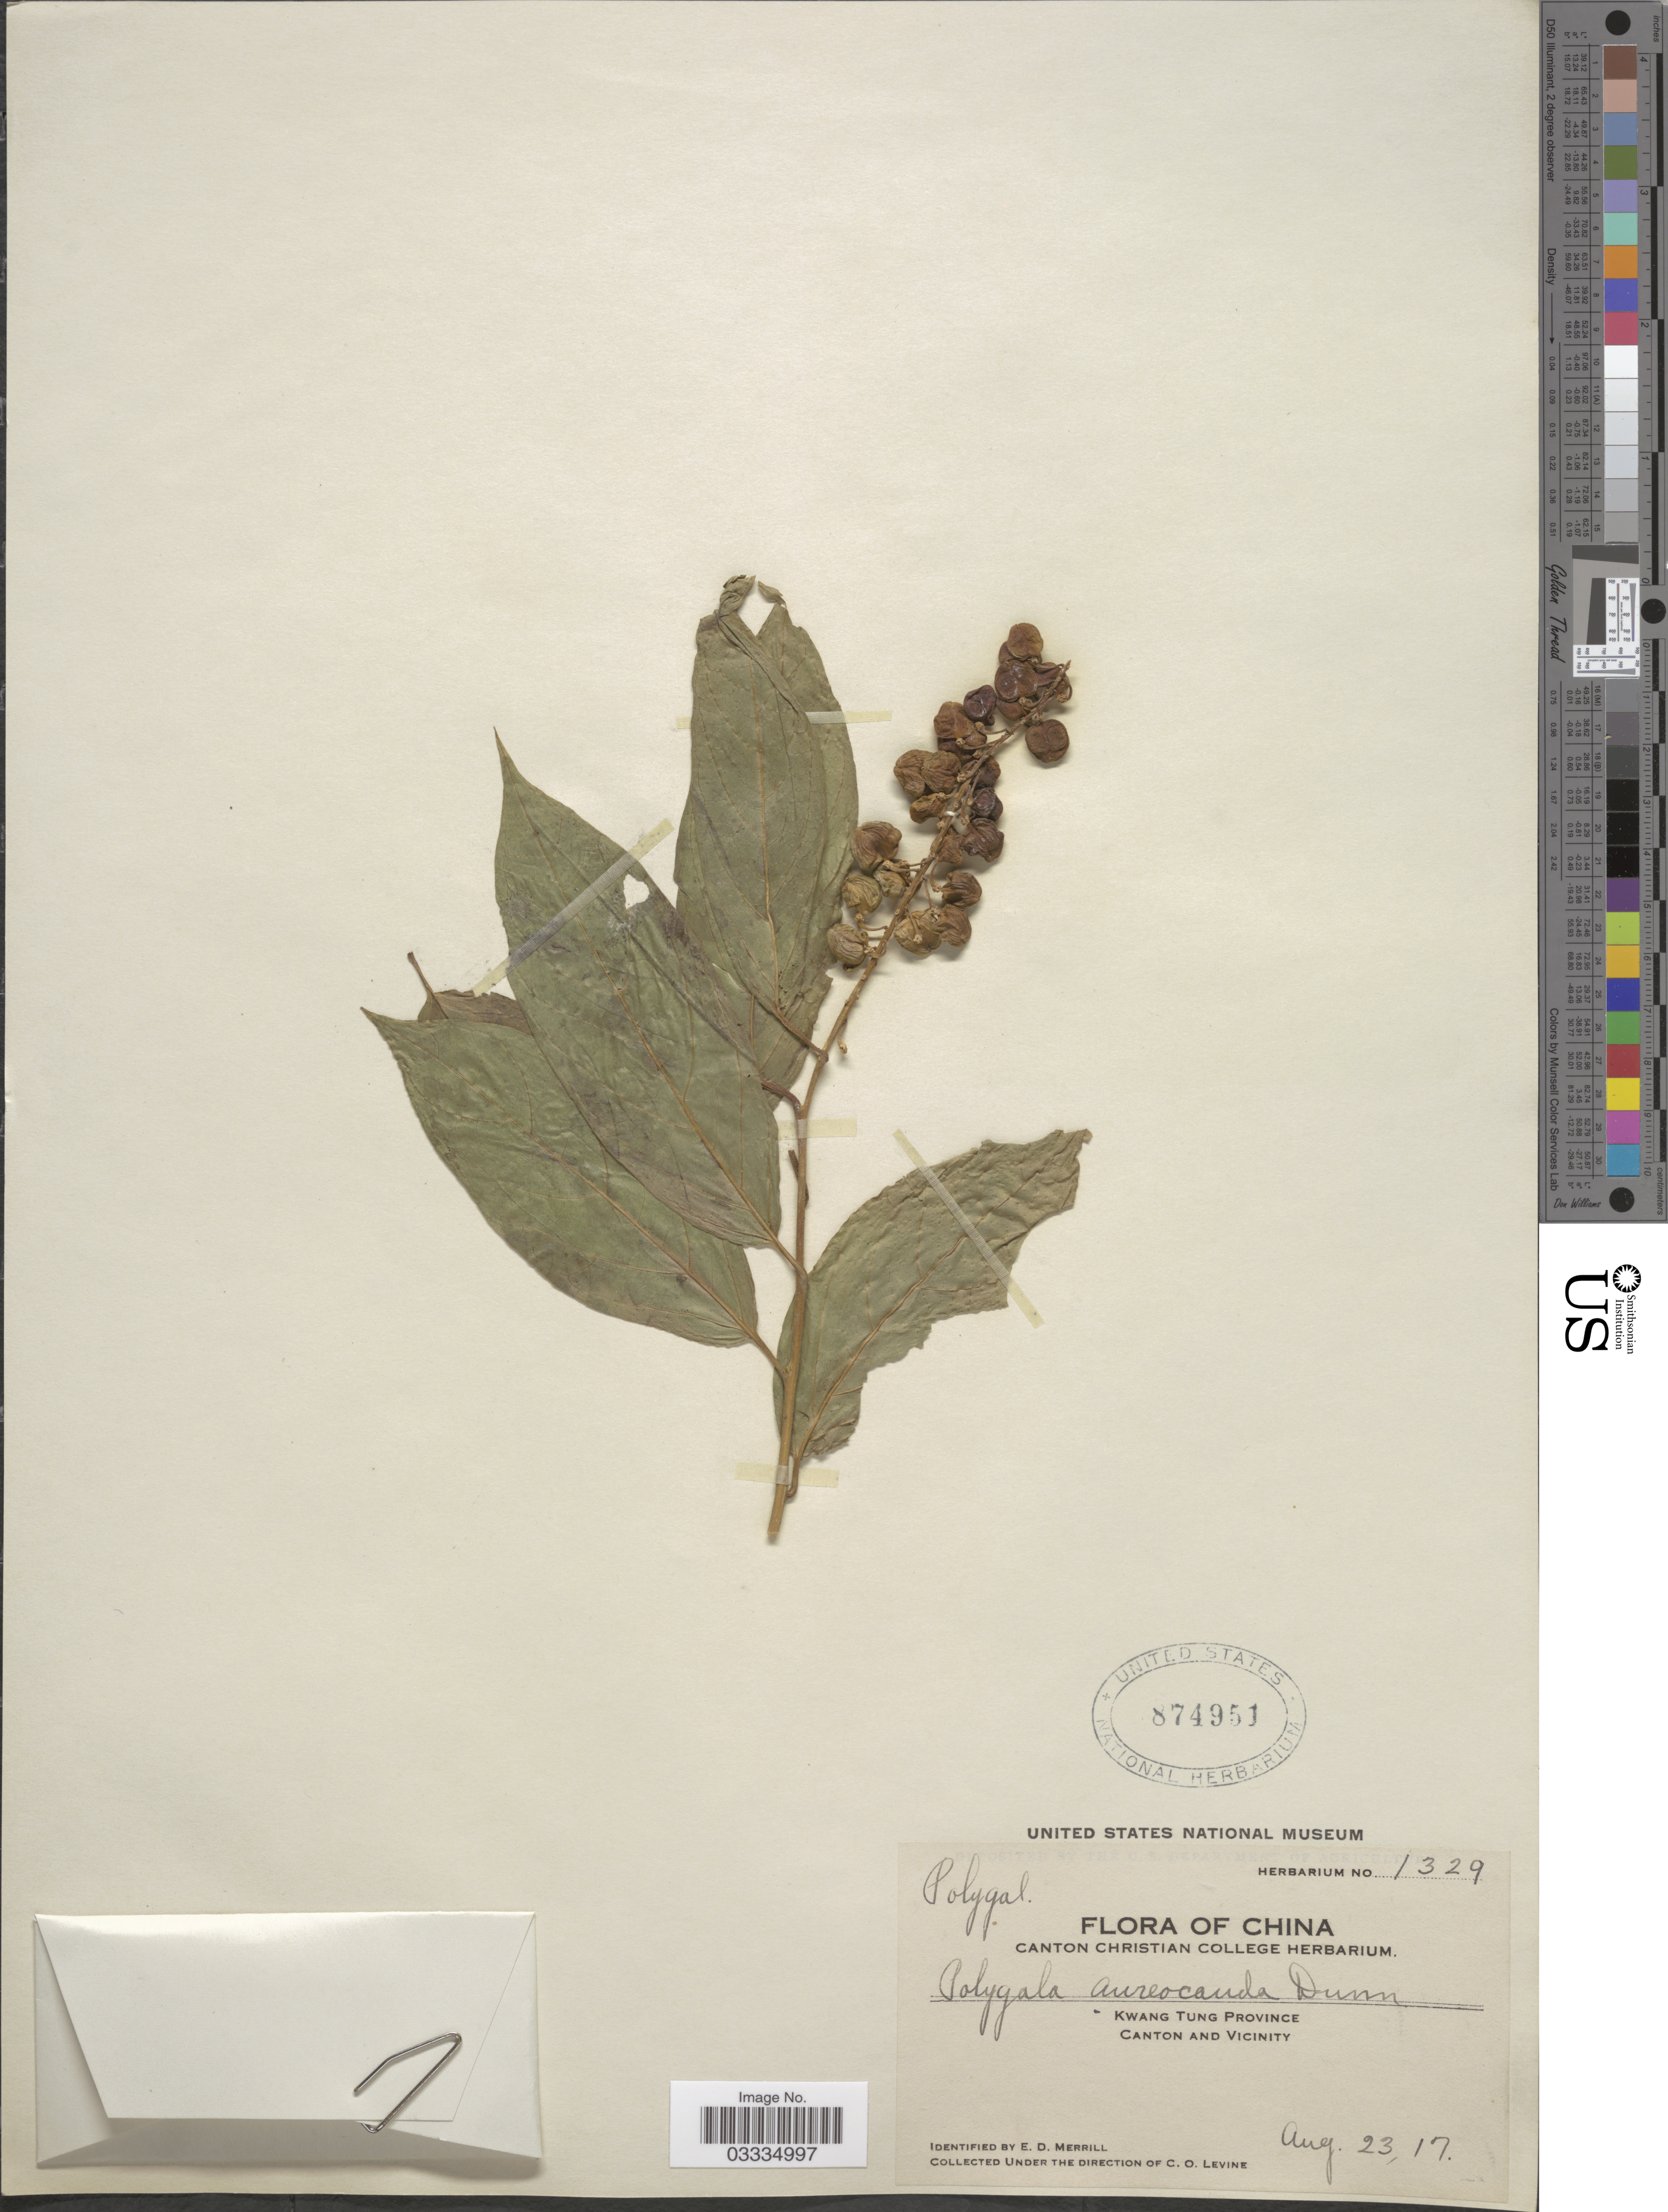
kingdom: Plantae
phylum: Tracheophyta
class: Magnoliopsida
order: Fabales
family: Polygalaceae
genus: Polygala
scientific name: Polygala aureocauda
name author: Dunn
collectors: C. O. Levine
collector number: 1329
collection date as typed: Transcribed d/m/y: 23/8/17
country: China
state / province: Guangdong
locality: Kwang Tung Province, Canton and vicinity.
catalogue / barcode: US 874951